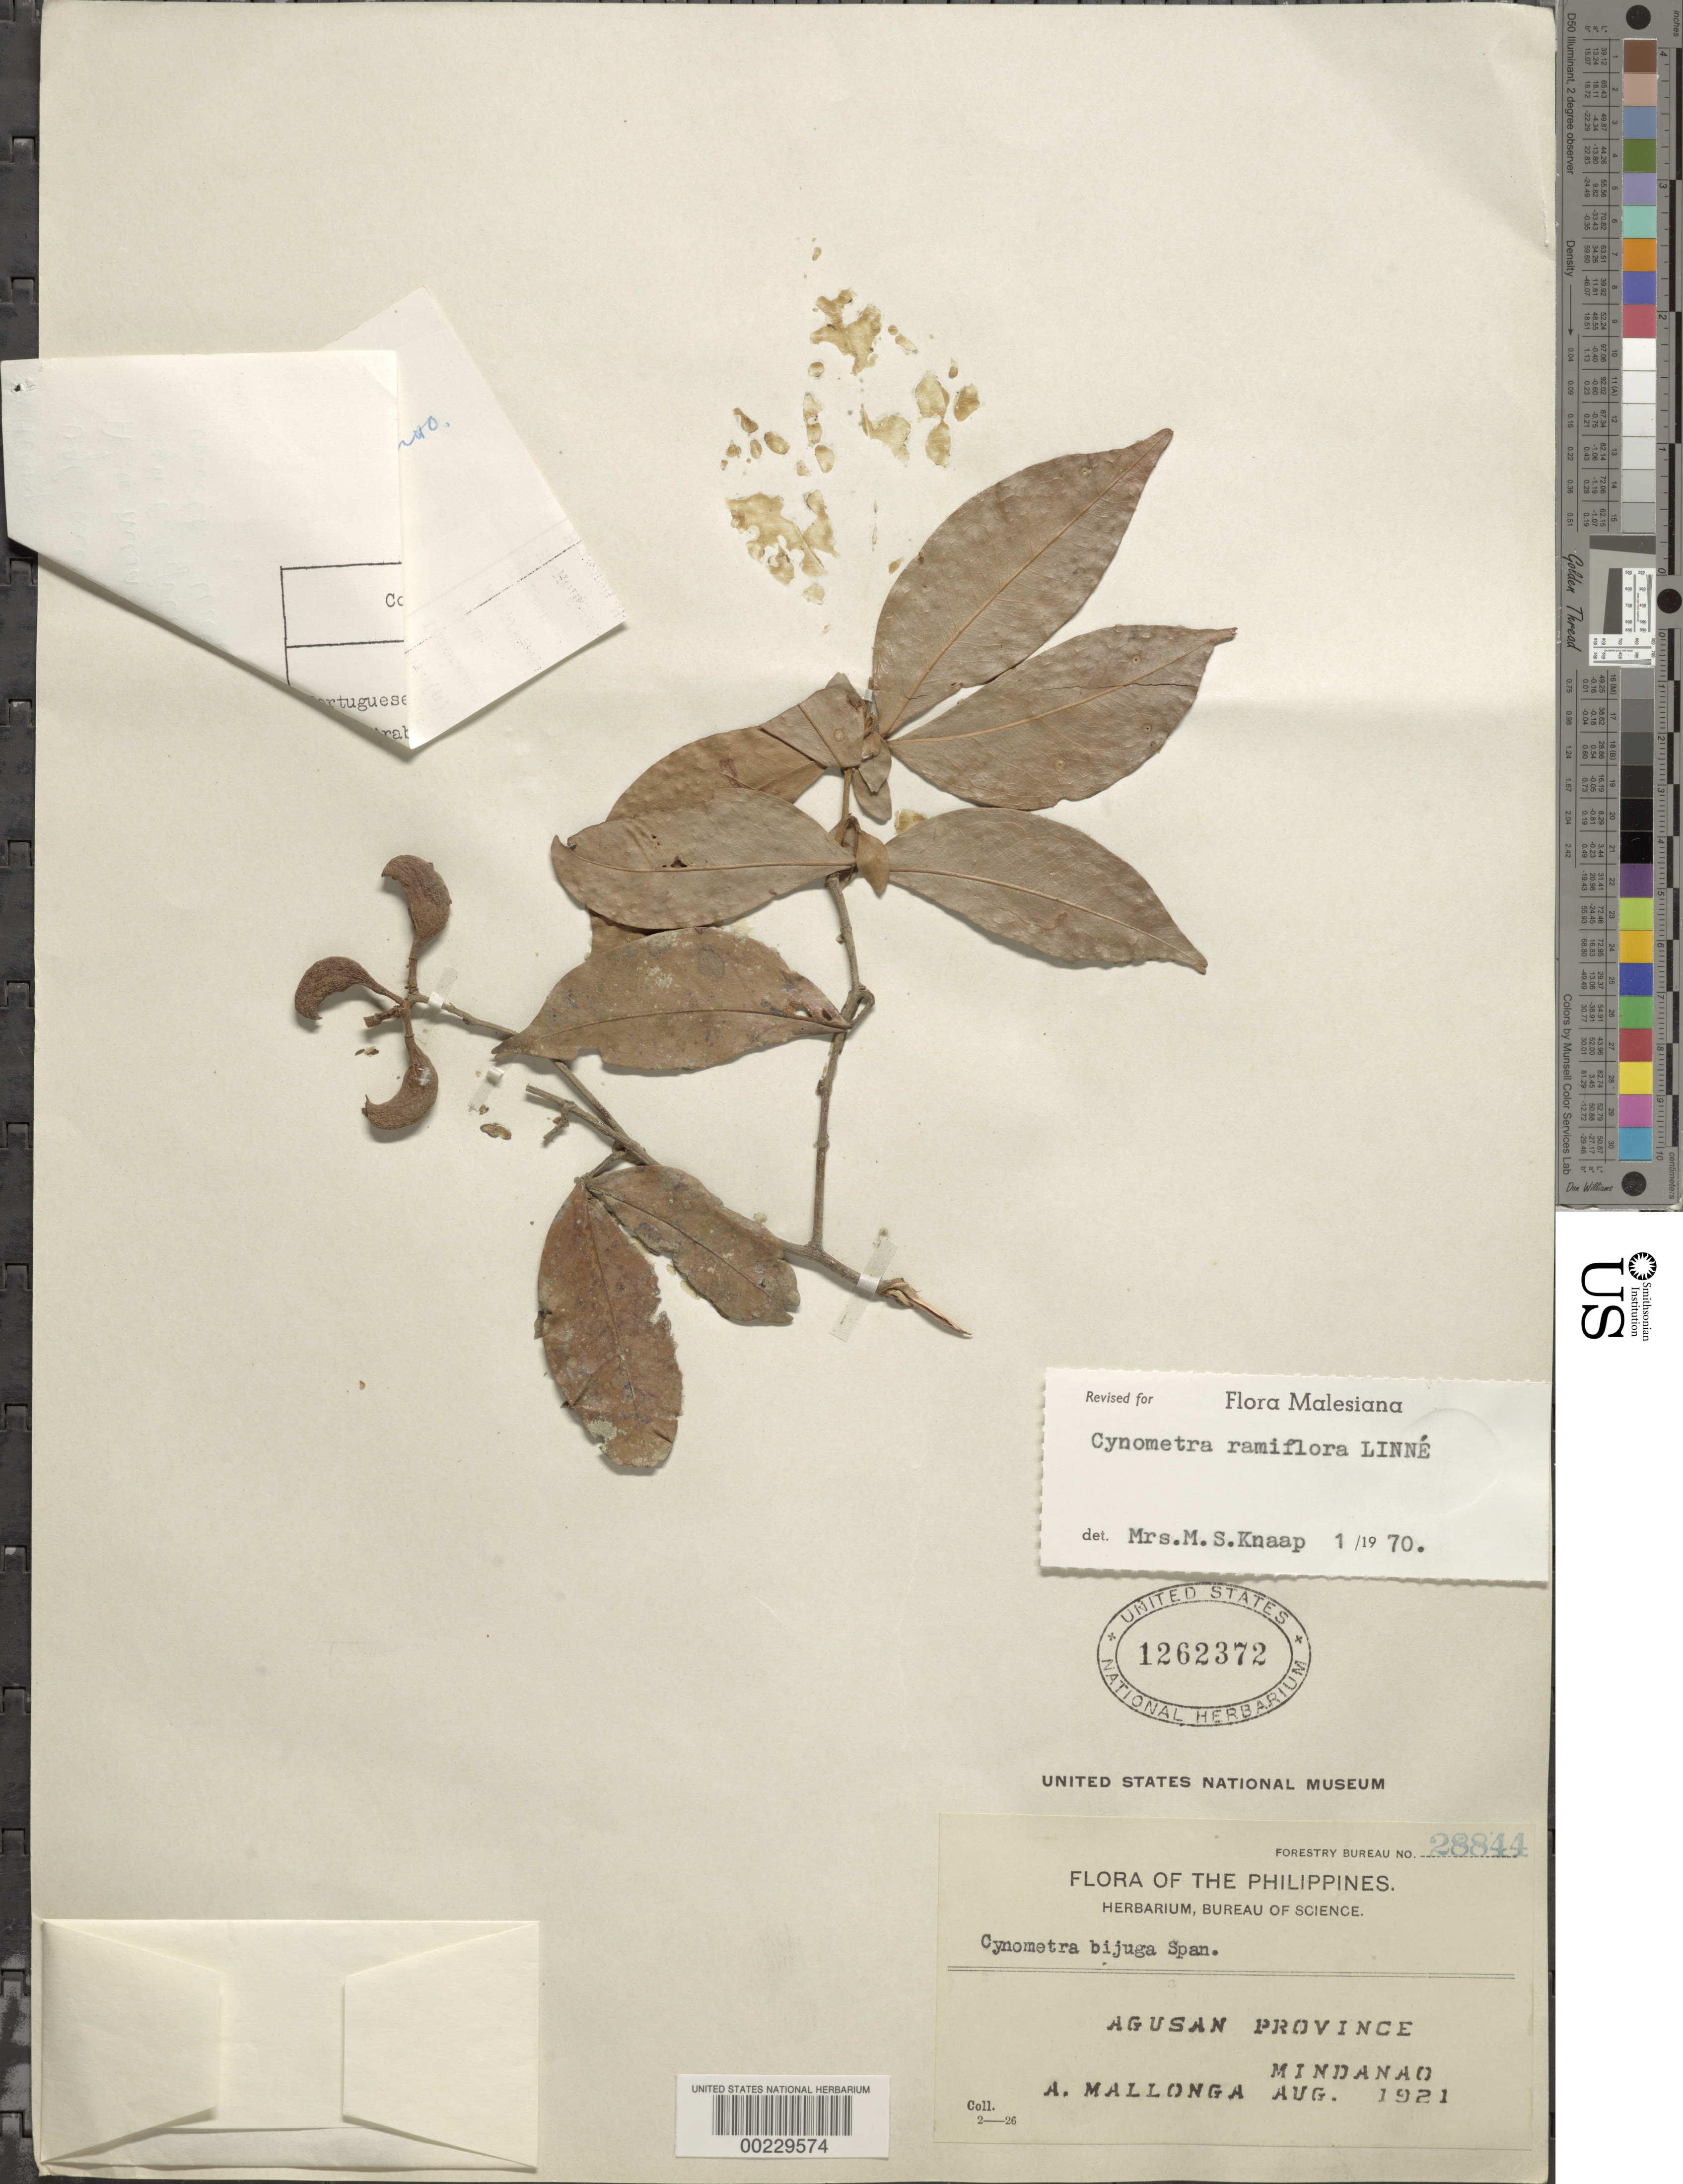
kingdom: Plantae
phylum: Tracheophyta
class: Magnoliopsida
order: Fabales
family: Fabaceae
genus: Cynometra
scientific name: Cynometra ramiflora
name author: L.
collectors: A. Mallonga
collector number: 28844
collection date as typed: Aug 1921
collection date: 1921-08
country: Philippines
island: Mindanao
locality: Agusan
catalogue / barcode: US 1262372